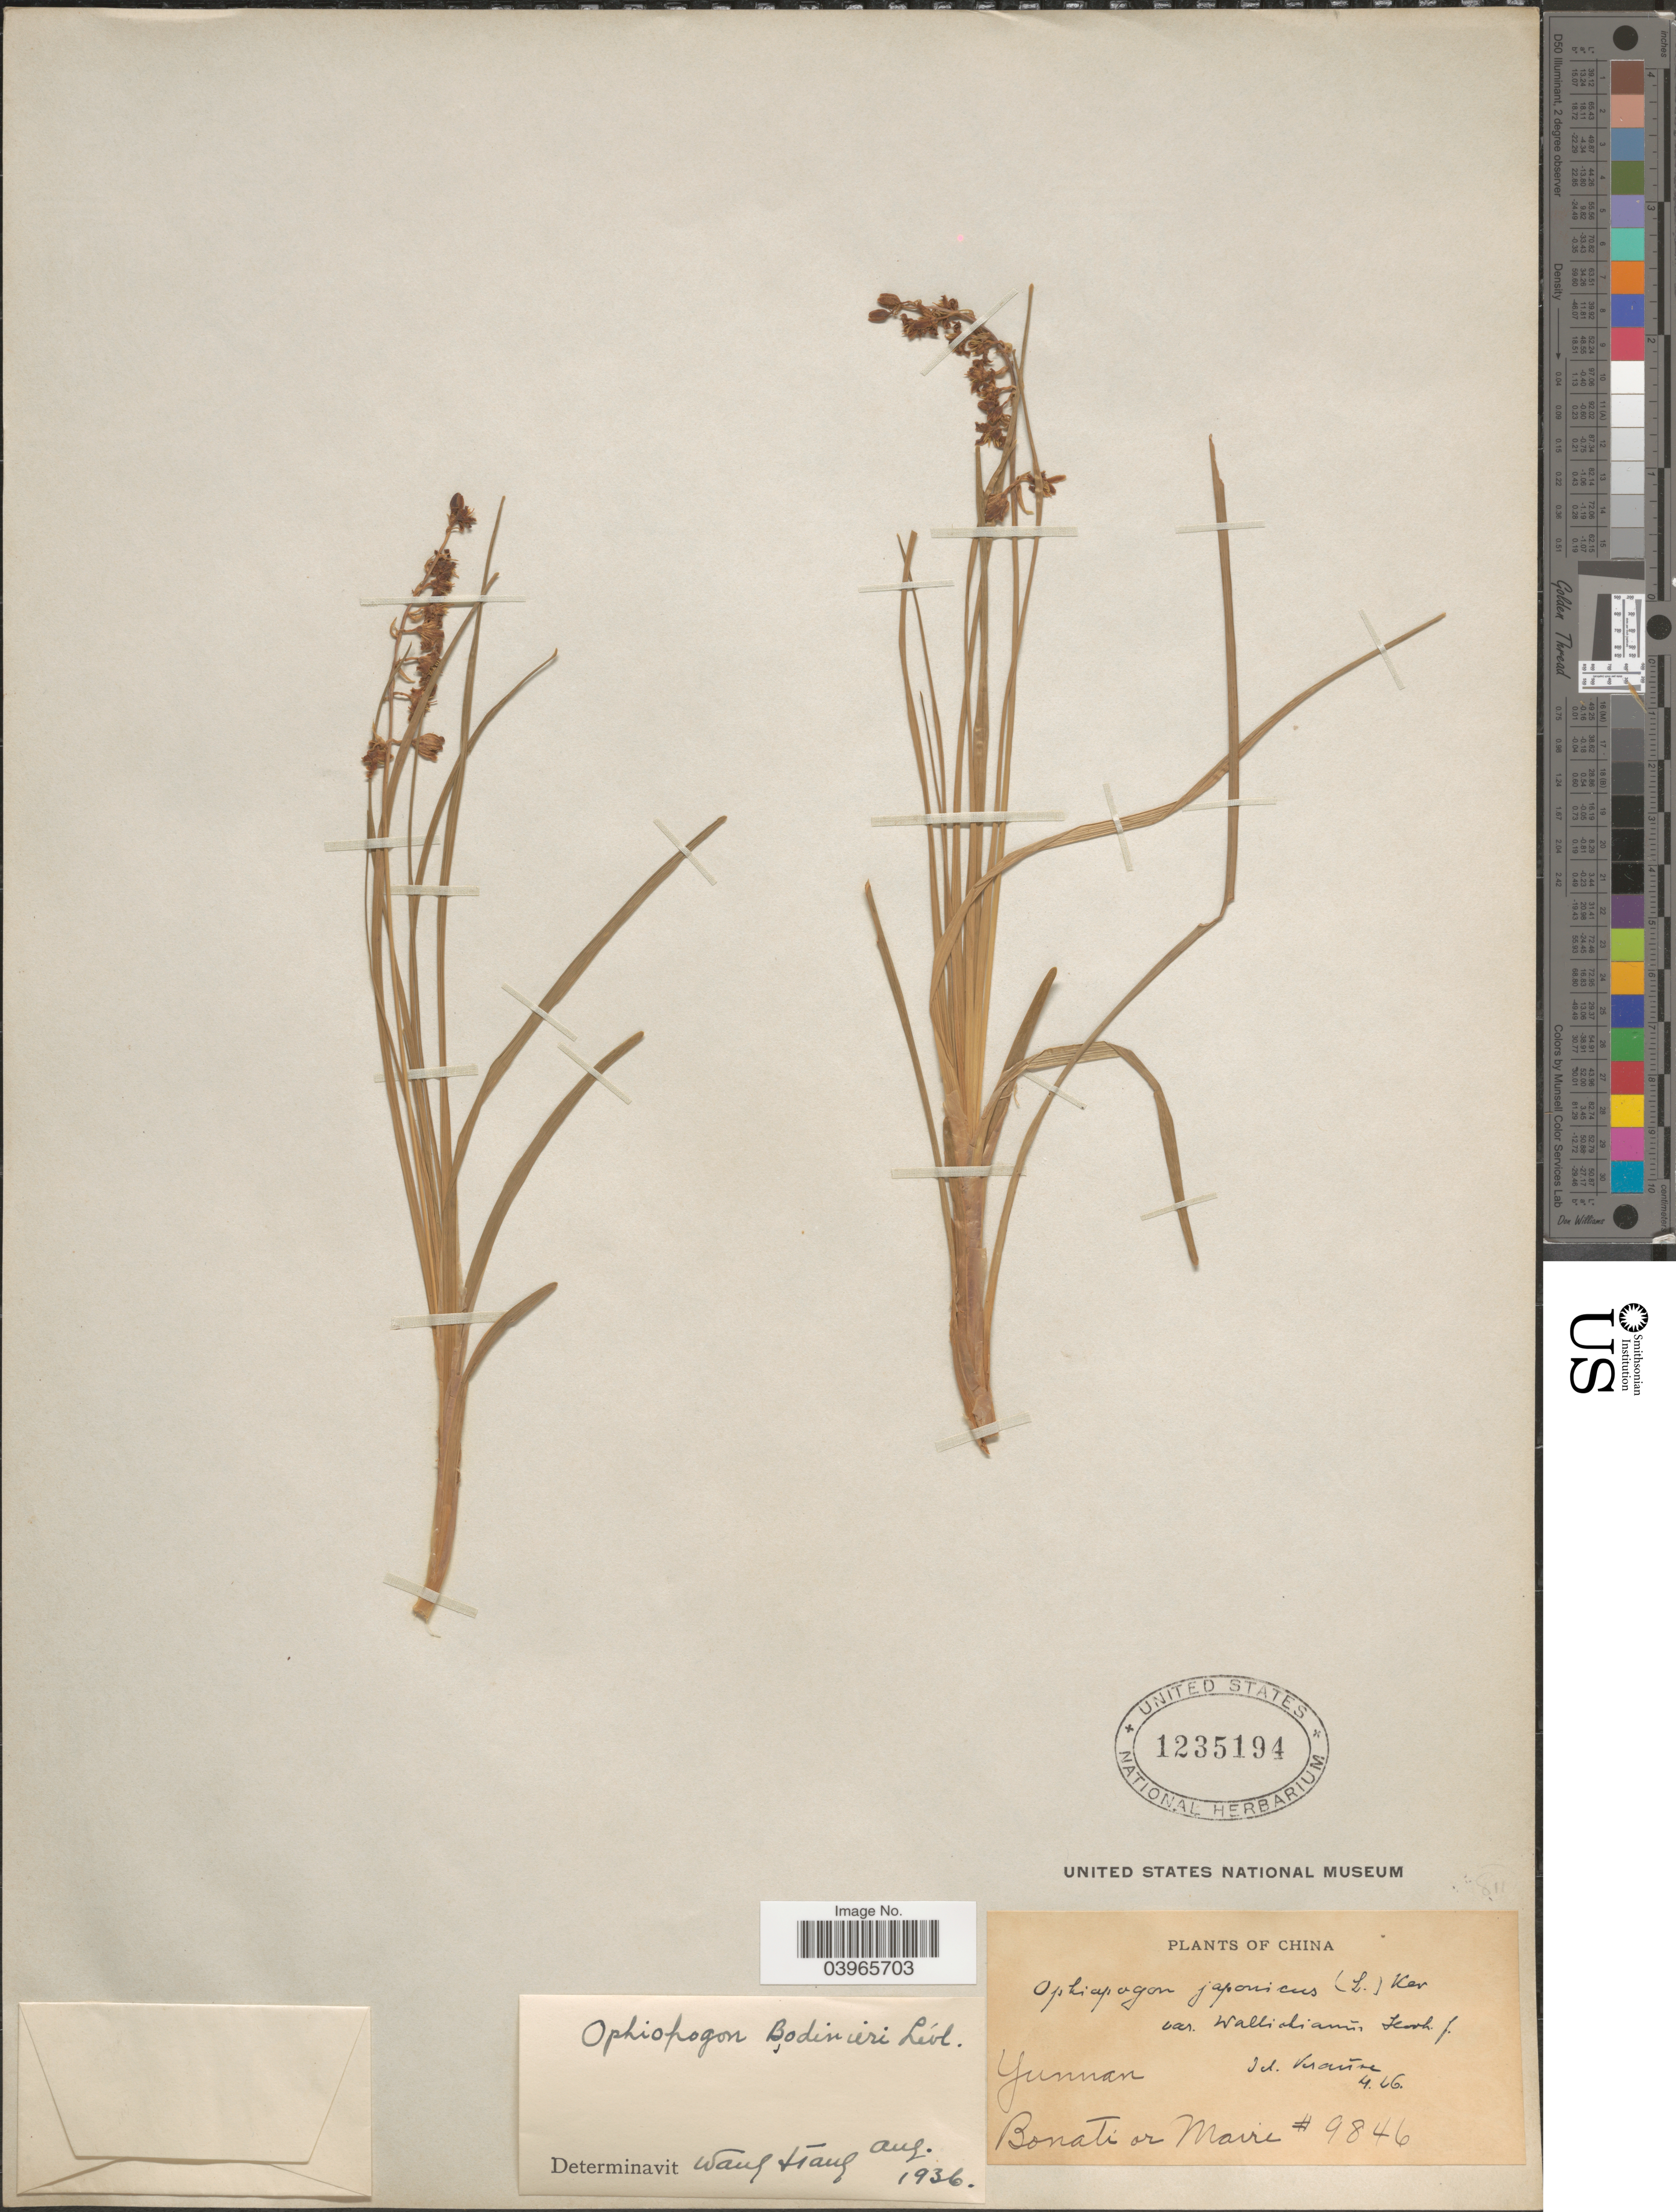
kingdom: Plantae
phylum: Tracheophyta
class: Liliopsida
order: Asparagales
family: Asparagaceae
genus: Ophiopogon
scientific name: Ophiopogon bodinieri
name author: H. Lév.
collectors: B. Marie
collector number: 9846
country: China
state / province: Yunnan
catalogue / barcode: US 1235194